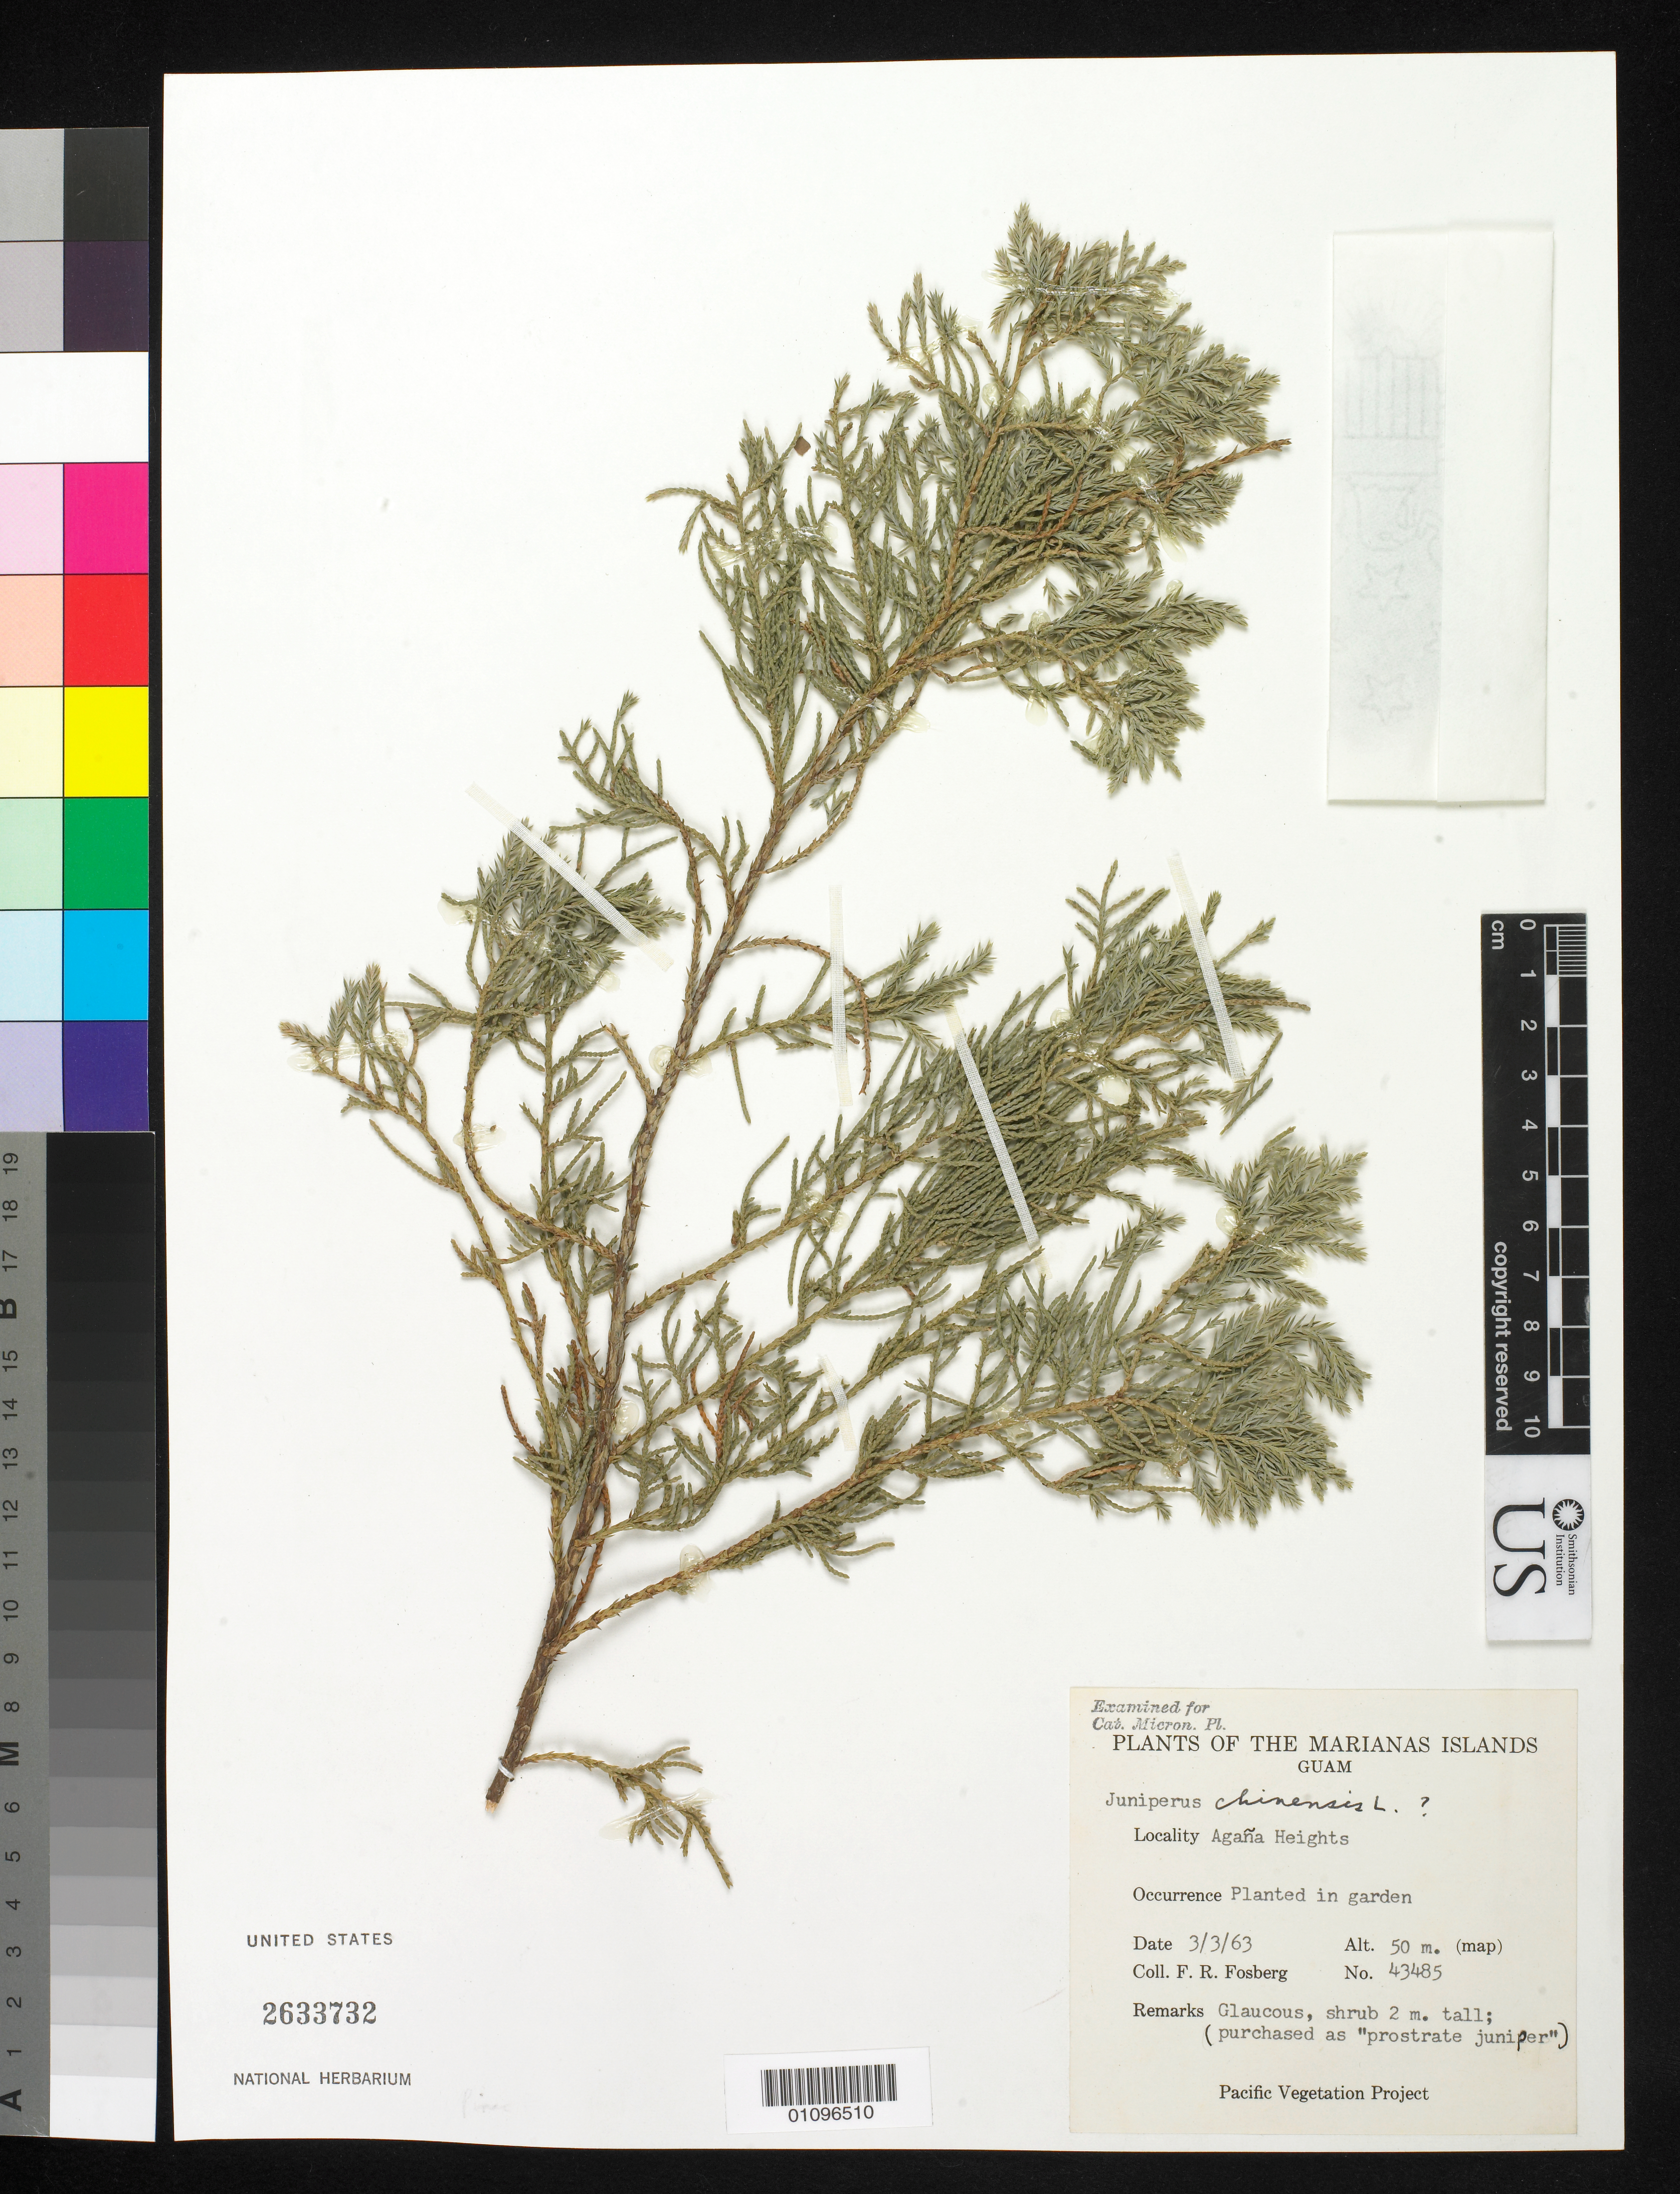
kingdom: Plantae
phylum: Tracheophyta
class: Pinopsida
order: Pinales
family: Cupressaceae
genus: Juniperus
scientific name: Juniperus chinensis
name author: L.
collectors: F. R. Fosberg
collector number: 43485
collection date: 1963-03-03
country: Guam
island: Guam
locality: Agana Heights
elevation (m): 50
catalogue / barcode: US 2633732